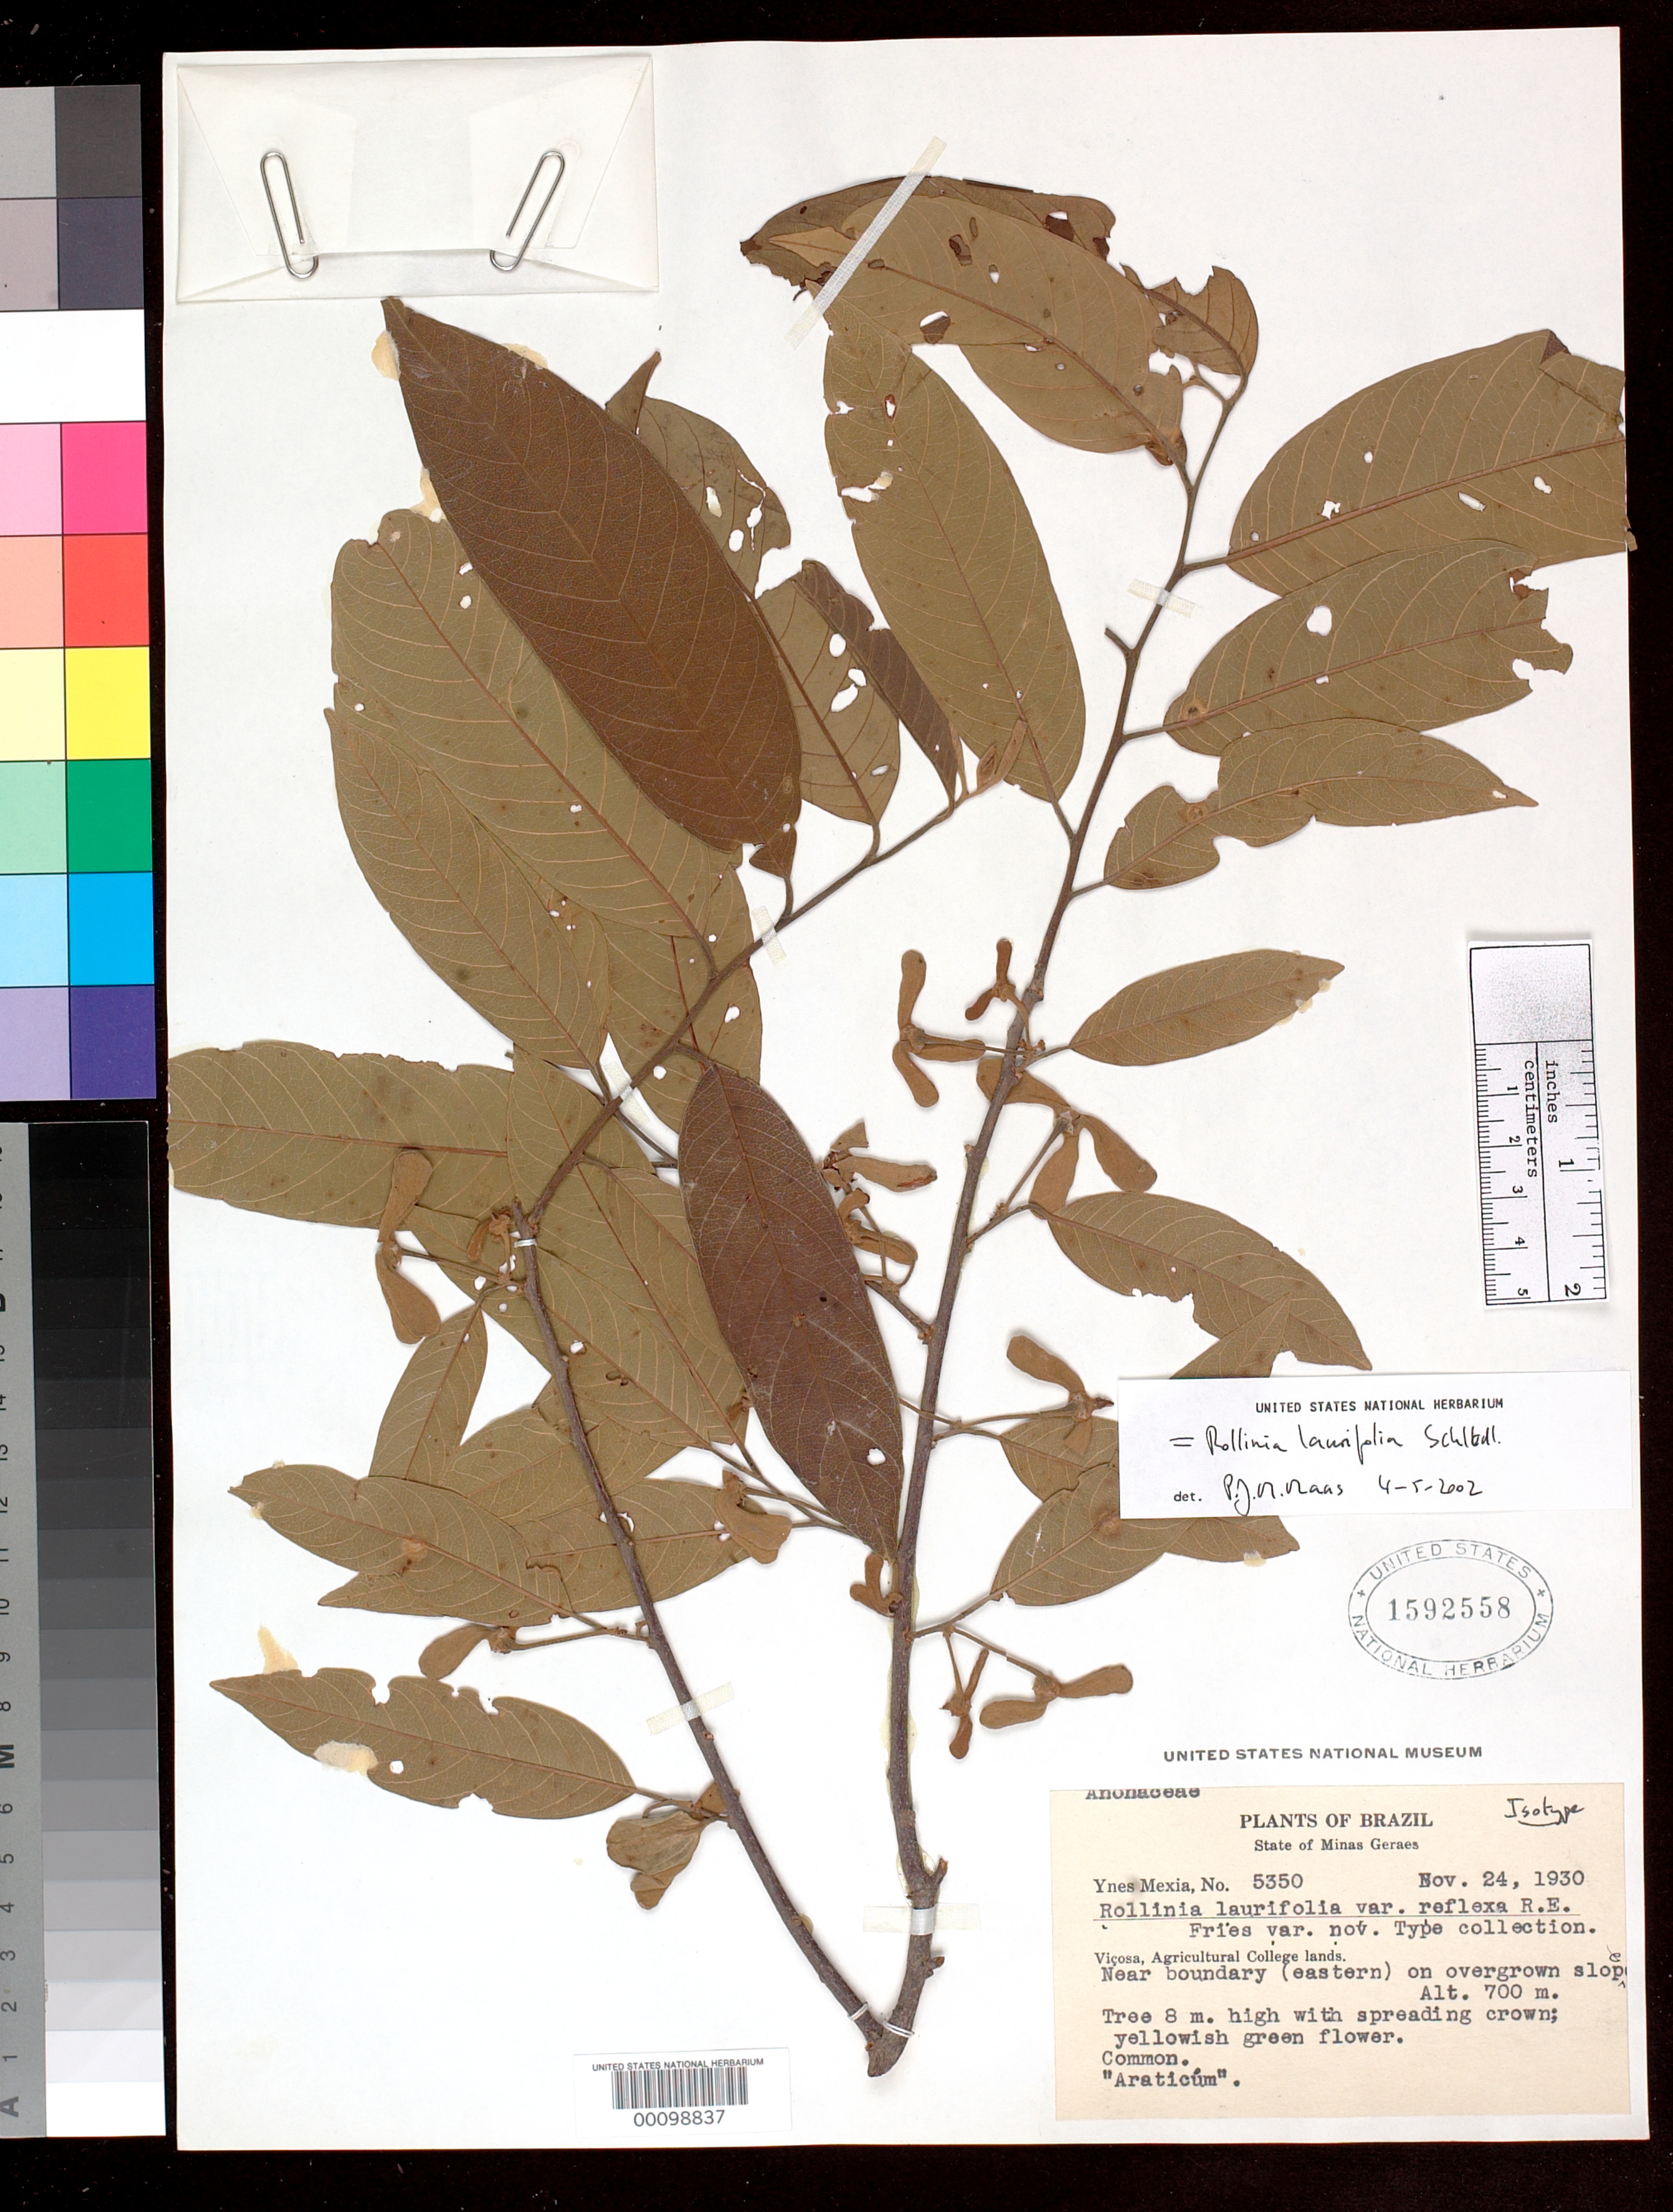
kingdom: Plantae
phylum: Tracheophyta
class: Magnoliopsida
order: Magnoliales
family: Annonaceae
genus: Rollinia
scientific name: Rollinia laurifolia var. reflexa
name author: R.E. Fr.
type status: Isotype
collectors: Y. Mexia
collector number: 5350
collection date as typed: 24 Nov 1930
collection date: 1930-11-24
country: Brazil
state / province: Minas Gerais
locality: Vicosa, Agricultural College, near boundary (eastern) on overgrown slope.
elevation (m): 700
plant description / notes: Common name: Aratic·m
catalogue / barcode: US 1592558